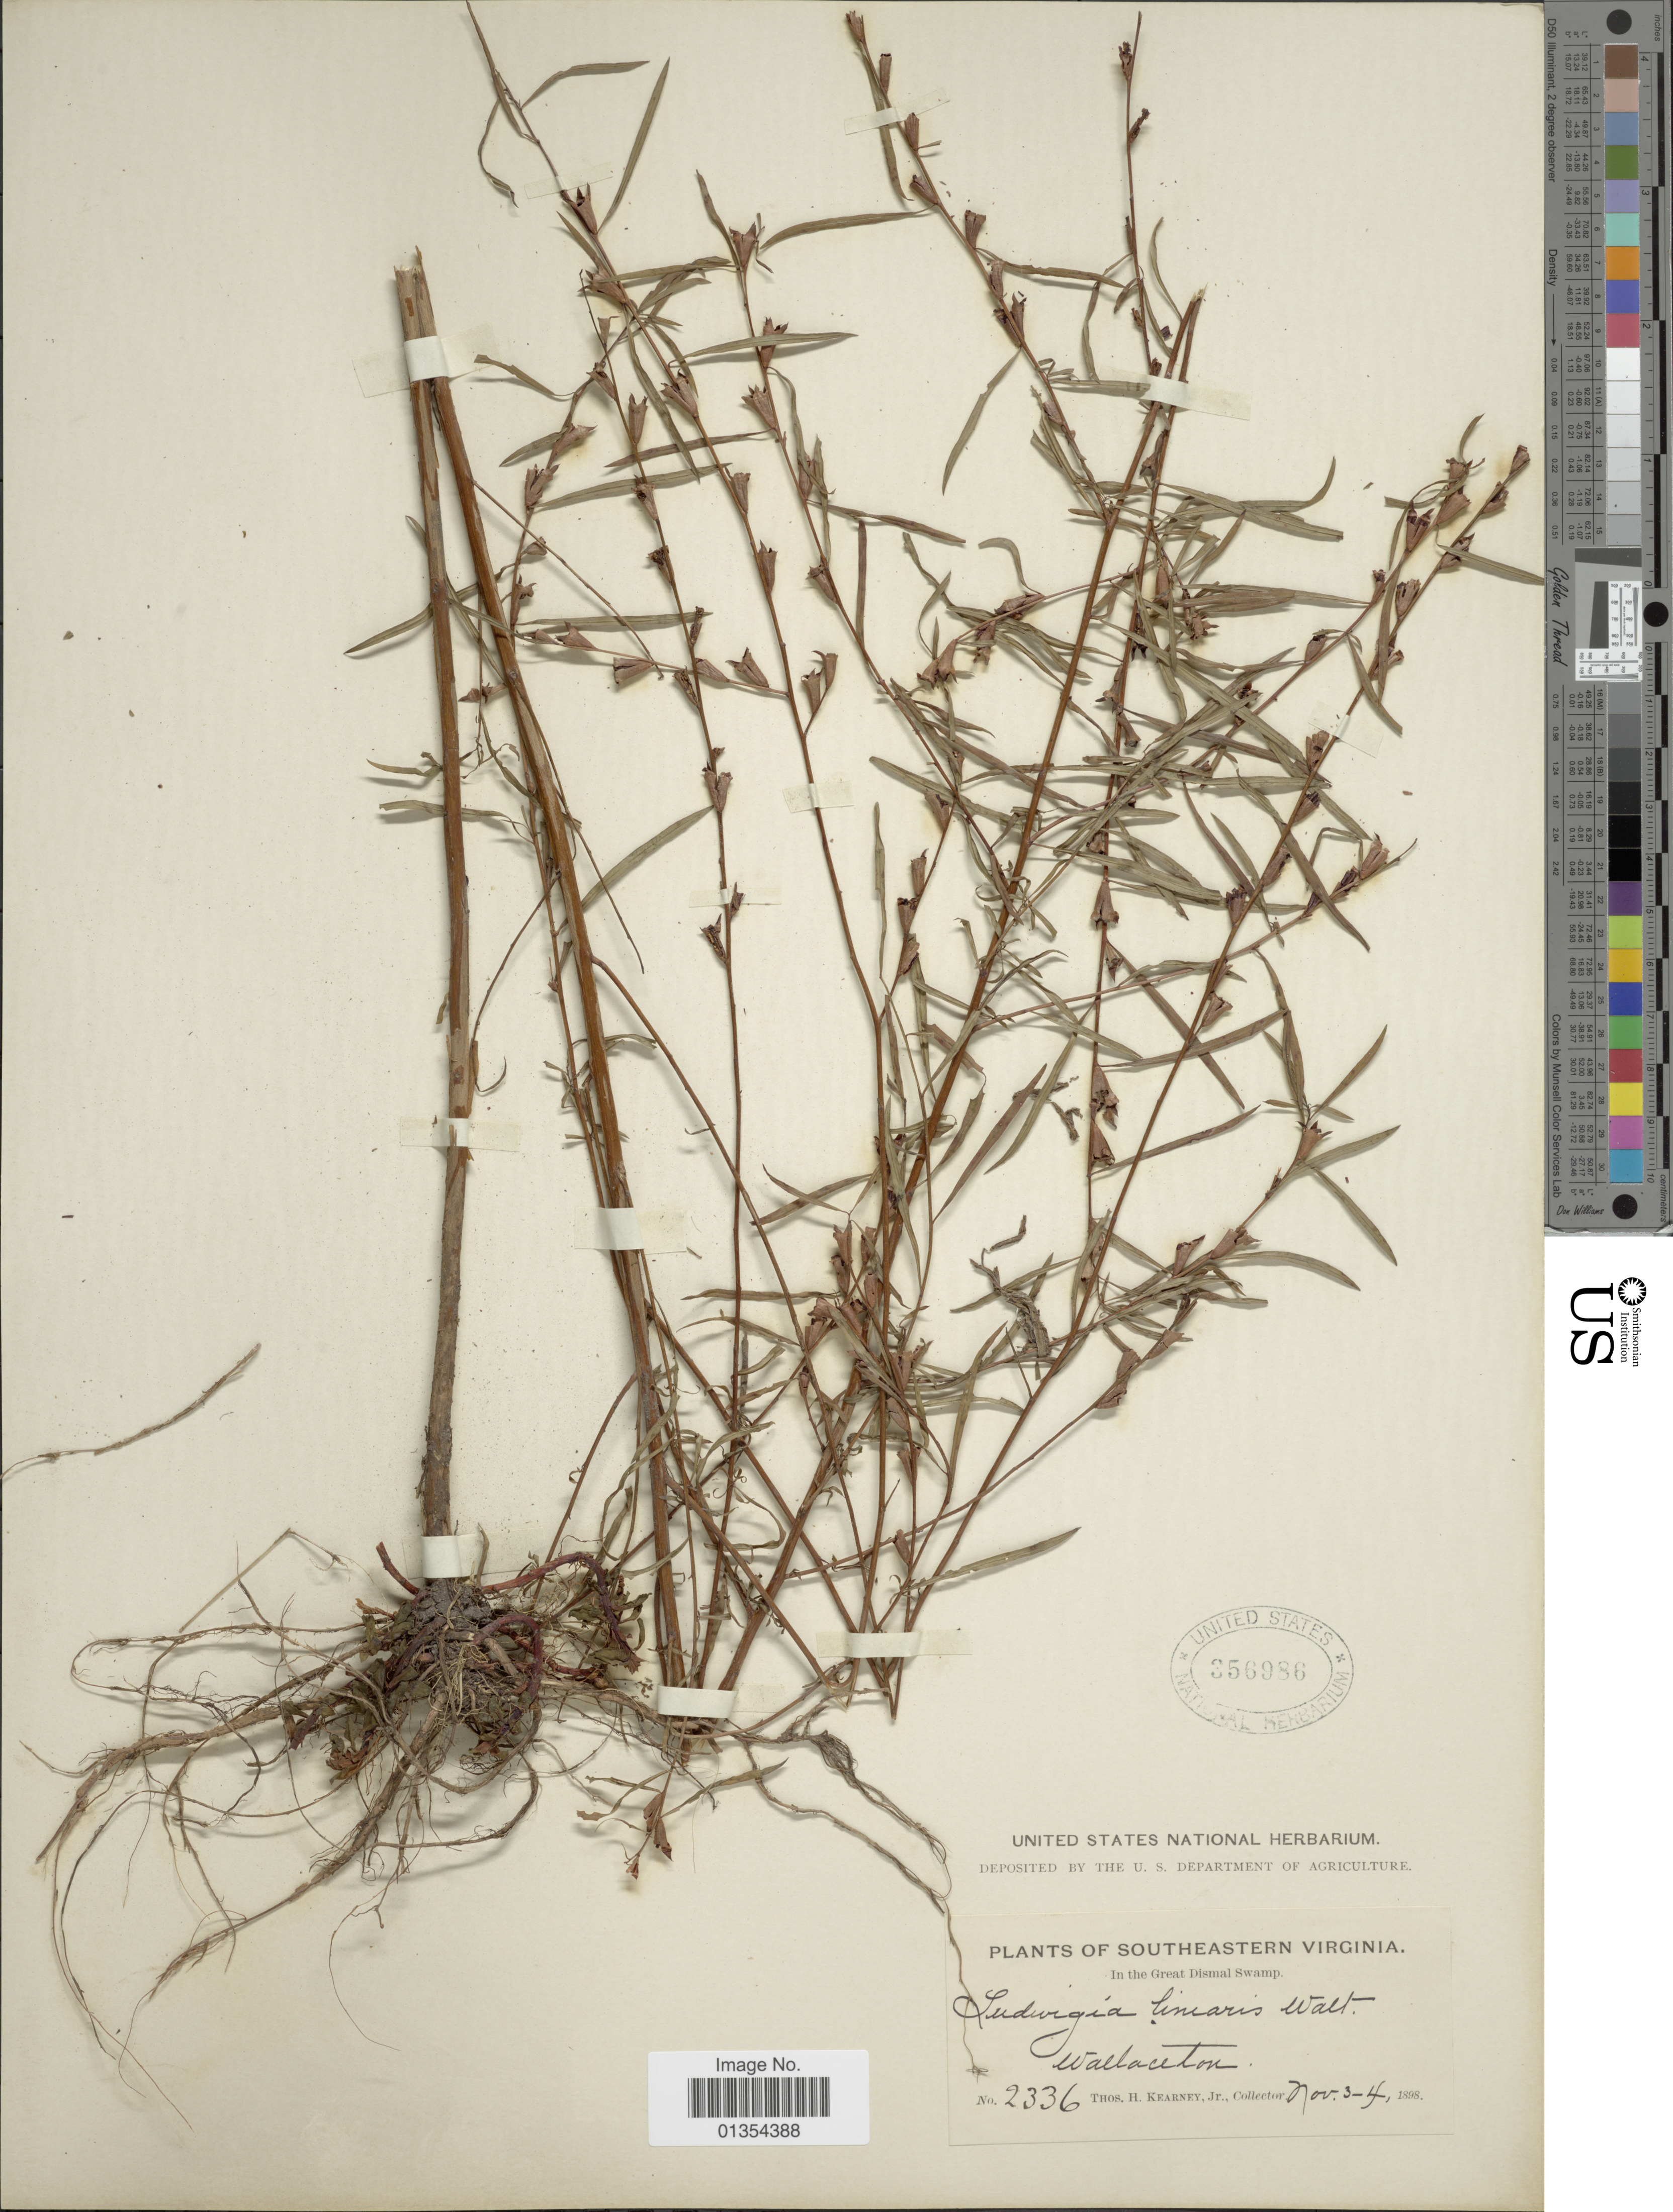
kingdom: Plantae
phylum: Tracheophyta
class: Magnoliopsida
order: Myrtales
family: Onagraceae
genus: Ludwigia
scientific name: Ludwigia linearis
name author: Walter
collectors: T. H. Kearney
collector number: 2336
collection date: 1898-11-03/1898-11-04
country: United States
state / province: Virginia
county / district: City of Chesapeake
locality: Southeastern Virginia, in Great Dismal Swamp, Wallaceton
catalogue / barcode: US 356986